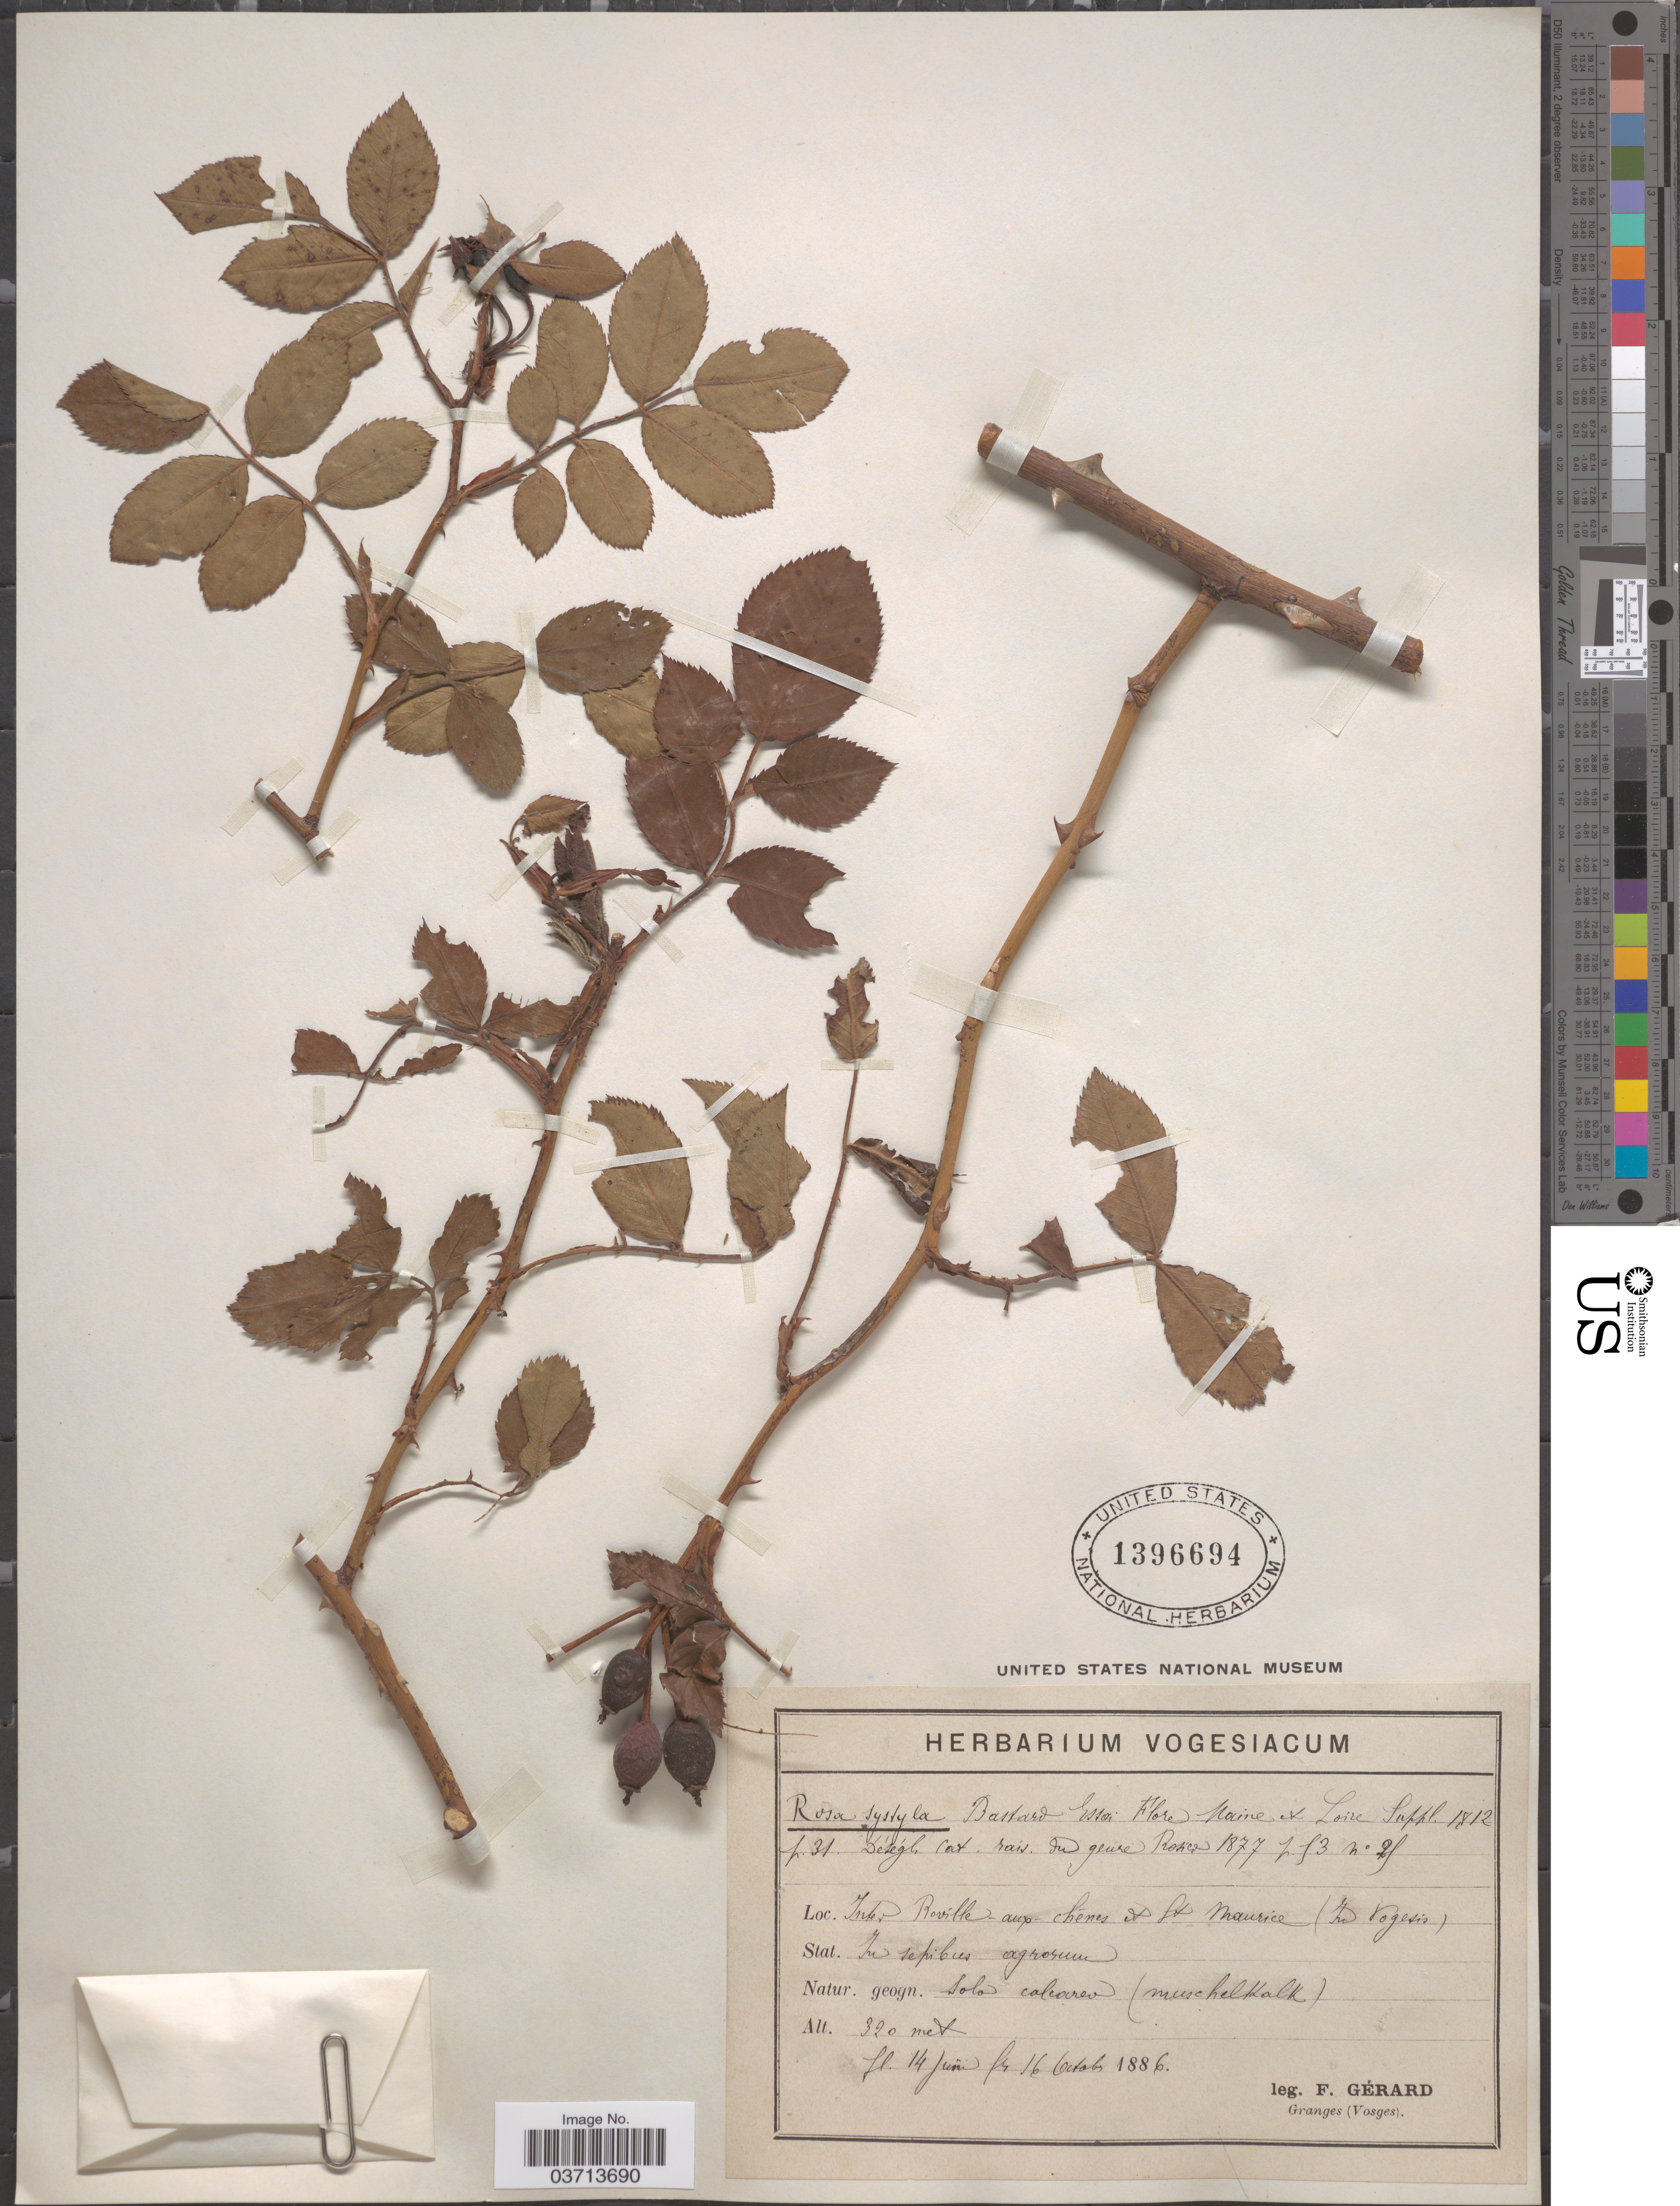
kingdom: Plantae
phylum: Tracheophyta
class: Magnoliopsida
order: Rosales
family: Rosaceae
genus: Rosa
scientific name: Rosa stylosa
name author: Desv.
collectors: F. Gérard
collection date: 1886-06-14/1886-10-16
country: France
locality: Inter Roville aux - chénes & St Maurice (In Vogesis). Stat. In sepibus ogrosum.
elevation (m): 320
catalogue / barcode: US 1396694